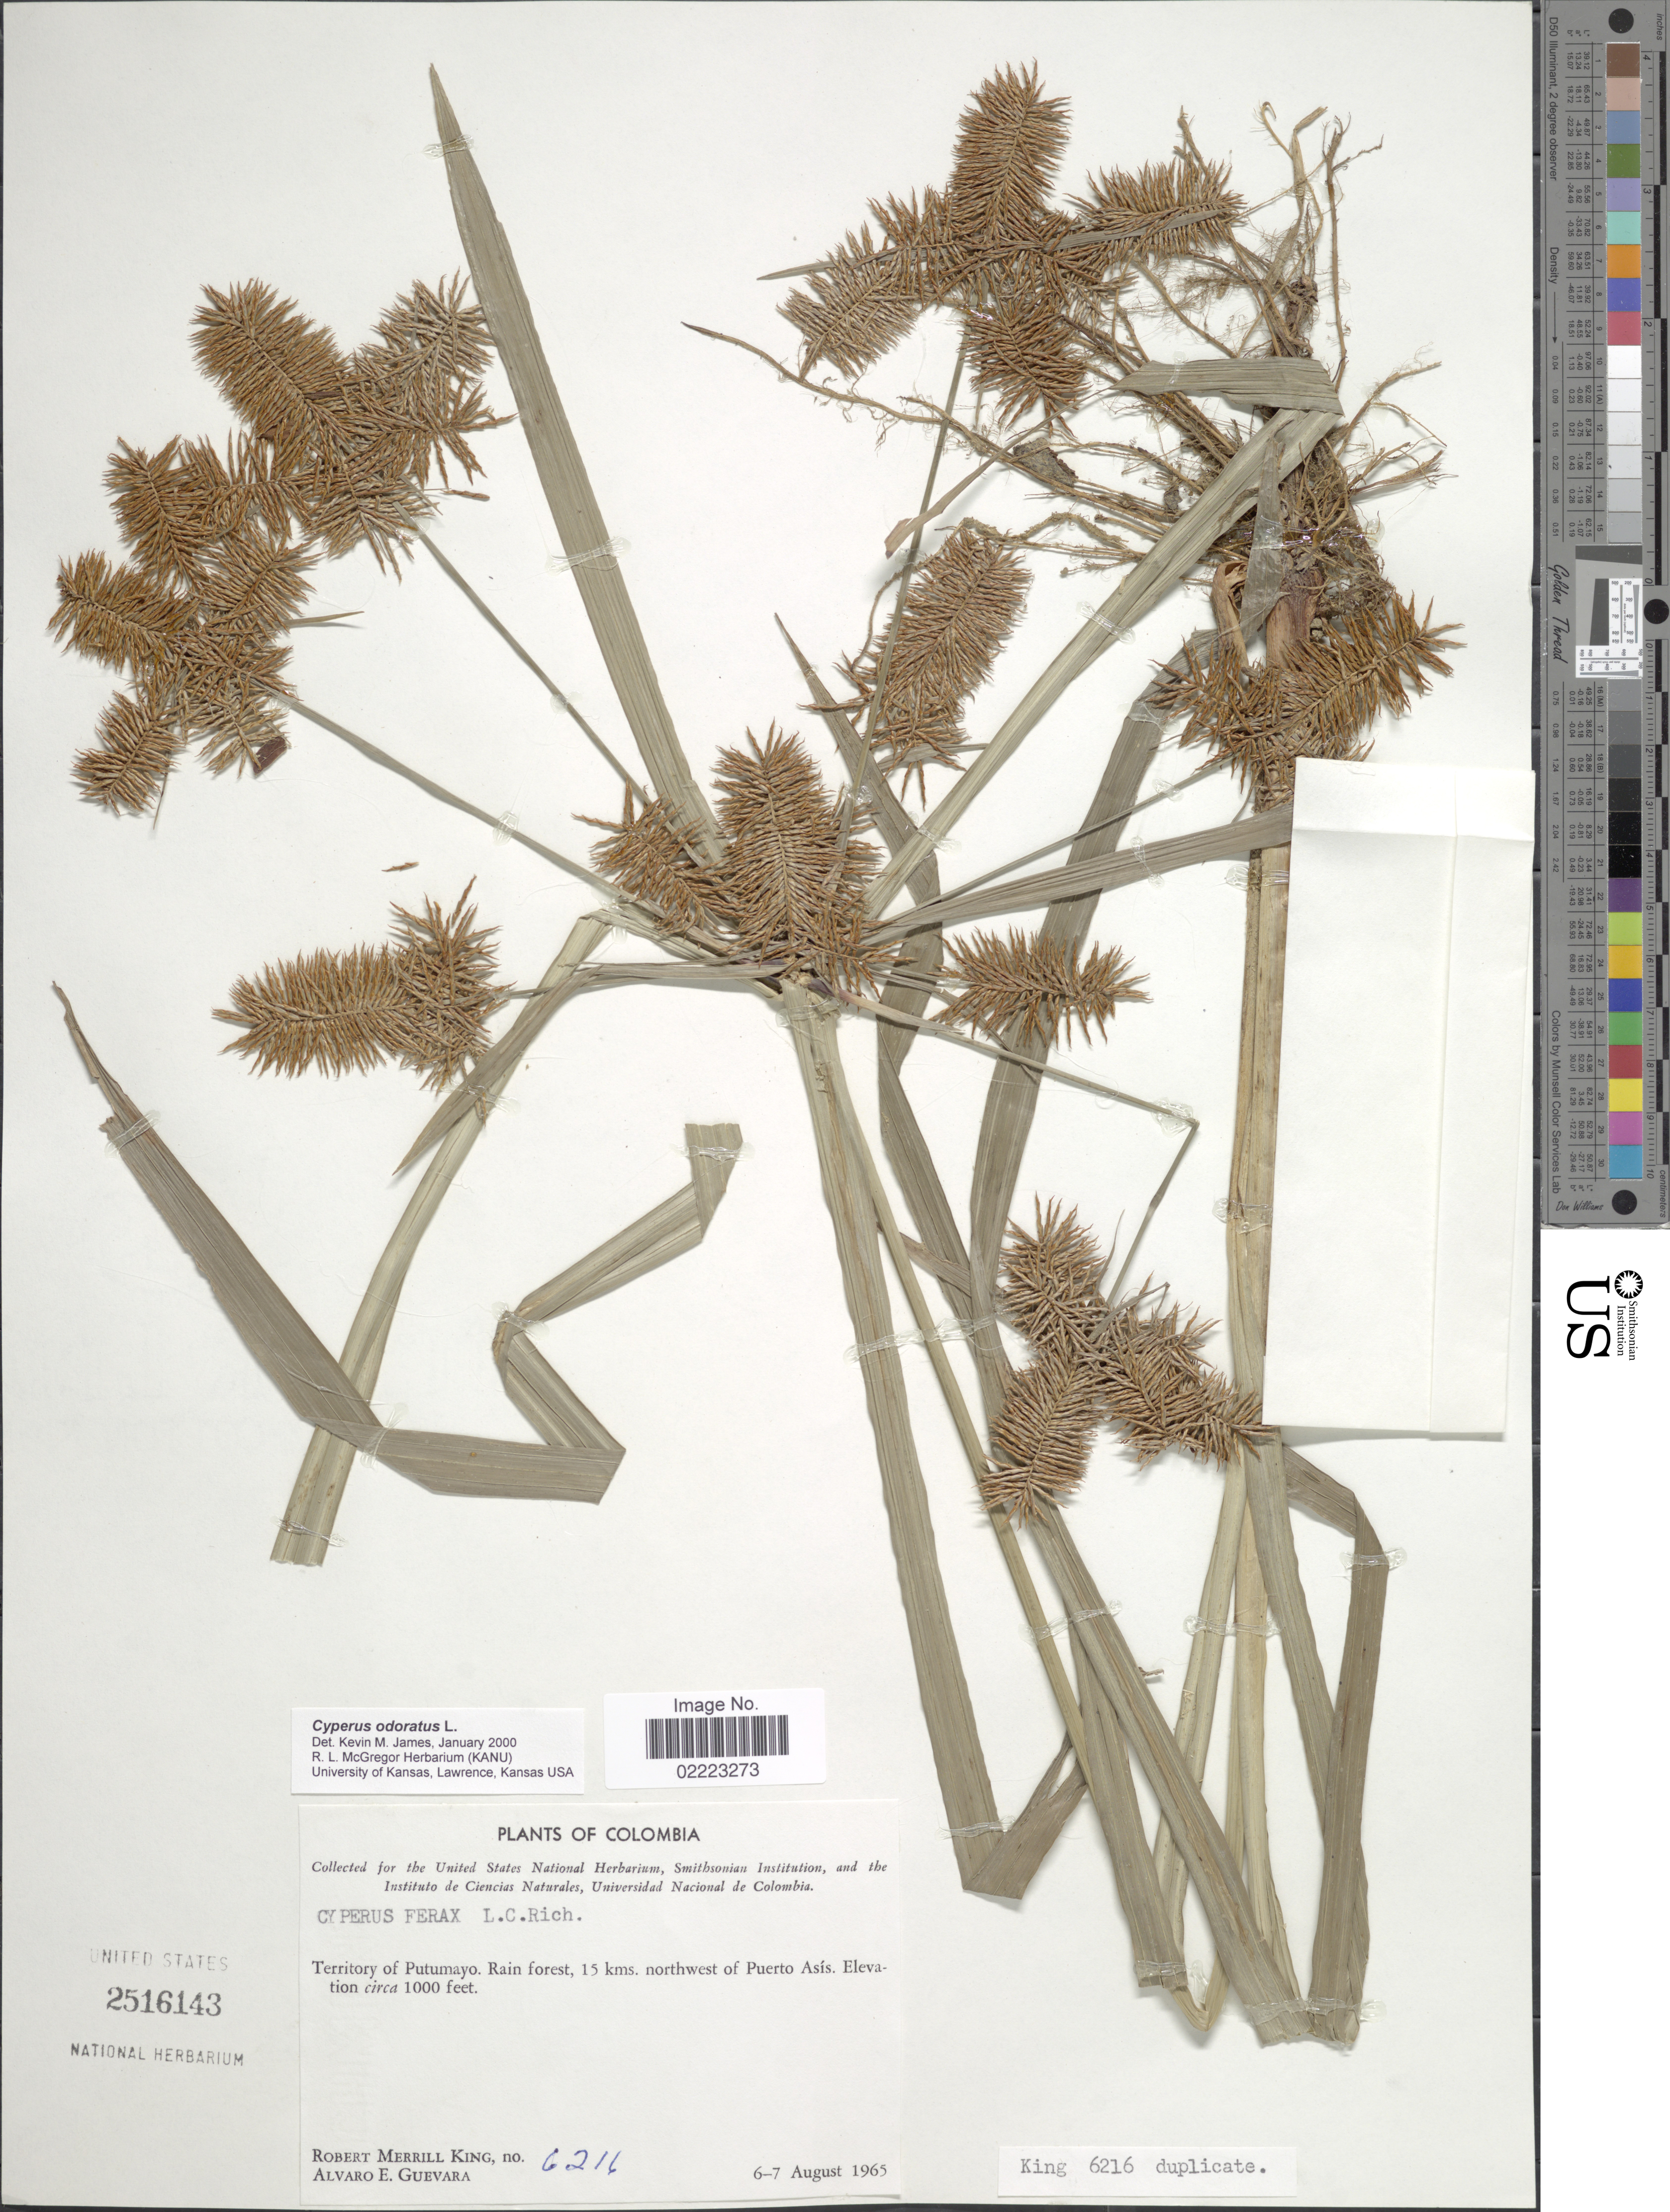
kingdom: Plantae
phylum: Tracheophyta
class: Liliopsida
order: Poales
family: Cyperaceae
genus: Cyperus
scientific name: Cyperus odoratus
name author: L.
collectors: R. M. King & A. E. Guevara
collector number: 6216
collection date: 1965-08-06/1965-08-07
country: Colombia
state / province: Putumayo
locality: Territory of Putumayo. Rain forest, 15 kms. northwest of Puerto Asis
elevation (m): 305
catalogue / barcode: US 2516143